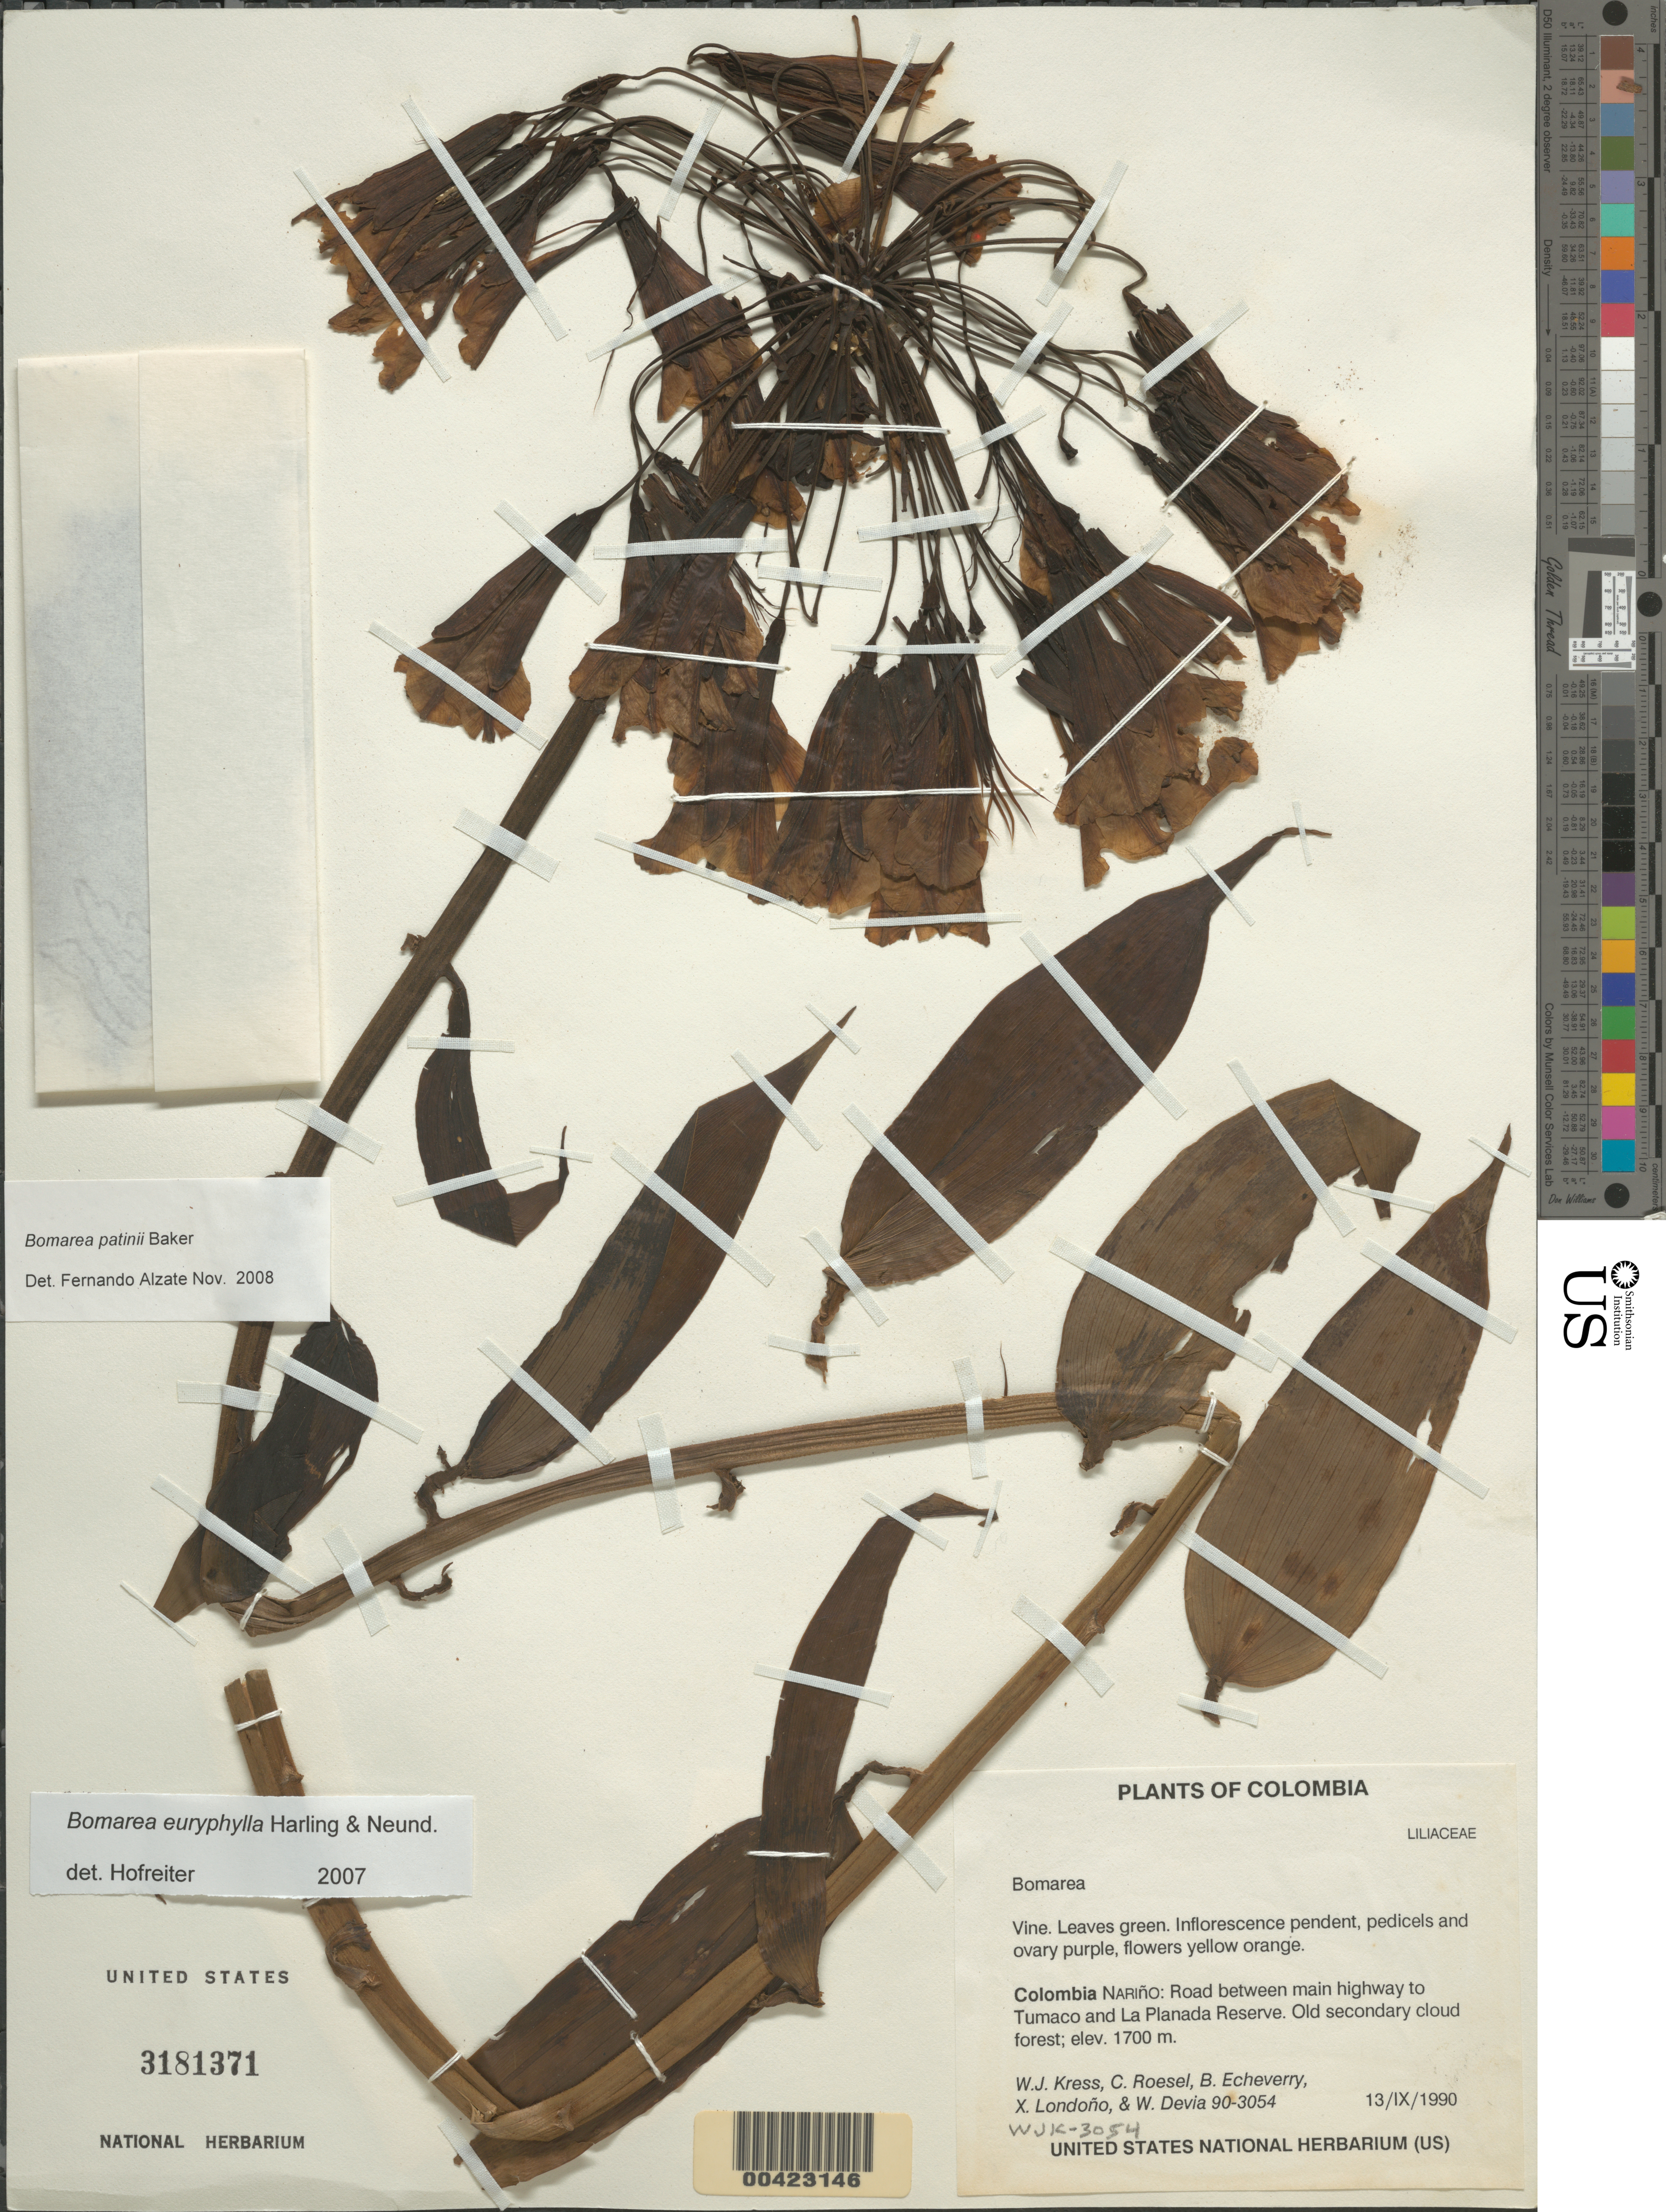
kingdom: Plantae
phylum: Tracheophyta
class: Liliopsida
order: Liliales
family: Alstroemeriaceae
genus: Bomarea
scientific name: Bomarea sp.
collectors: W. J. Kress, C. S. Roesel, B. Echeverry, X. Londoño & W. Devia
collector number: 90-3054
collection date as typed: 13 Sep 1990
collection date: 1990-09-13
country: Colombia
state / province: Nariño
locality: Between Tumaco and la Planada Reserve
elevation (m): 1700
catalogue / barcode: US 3181371